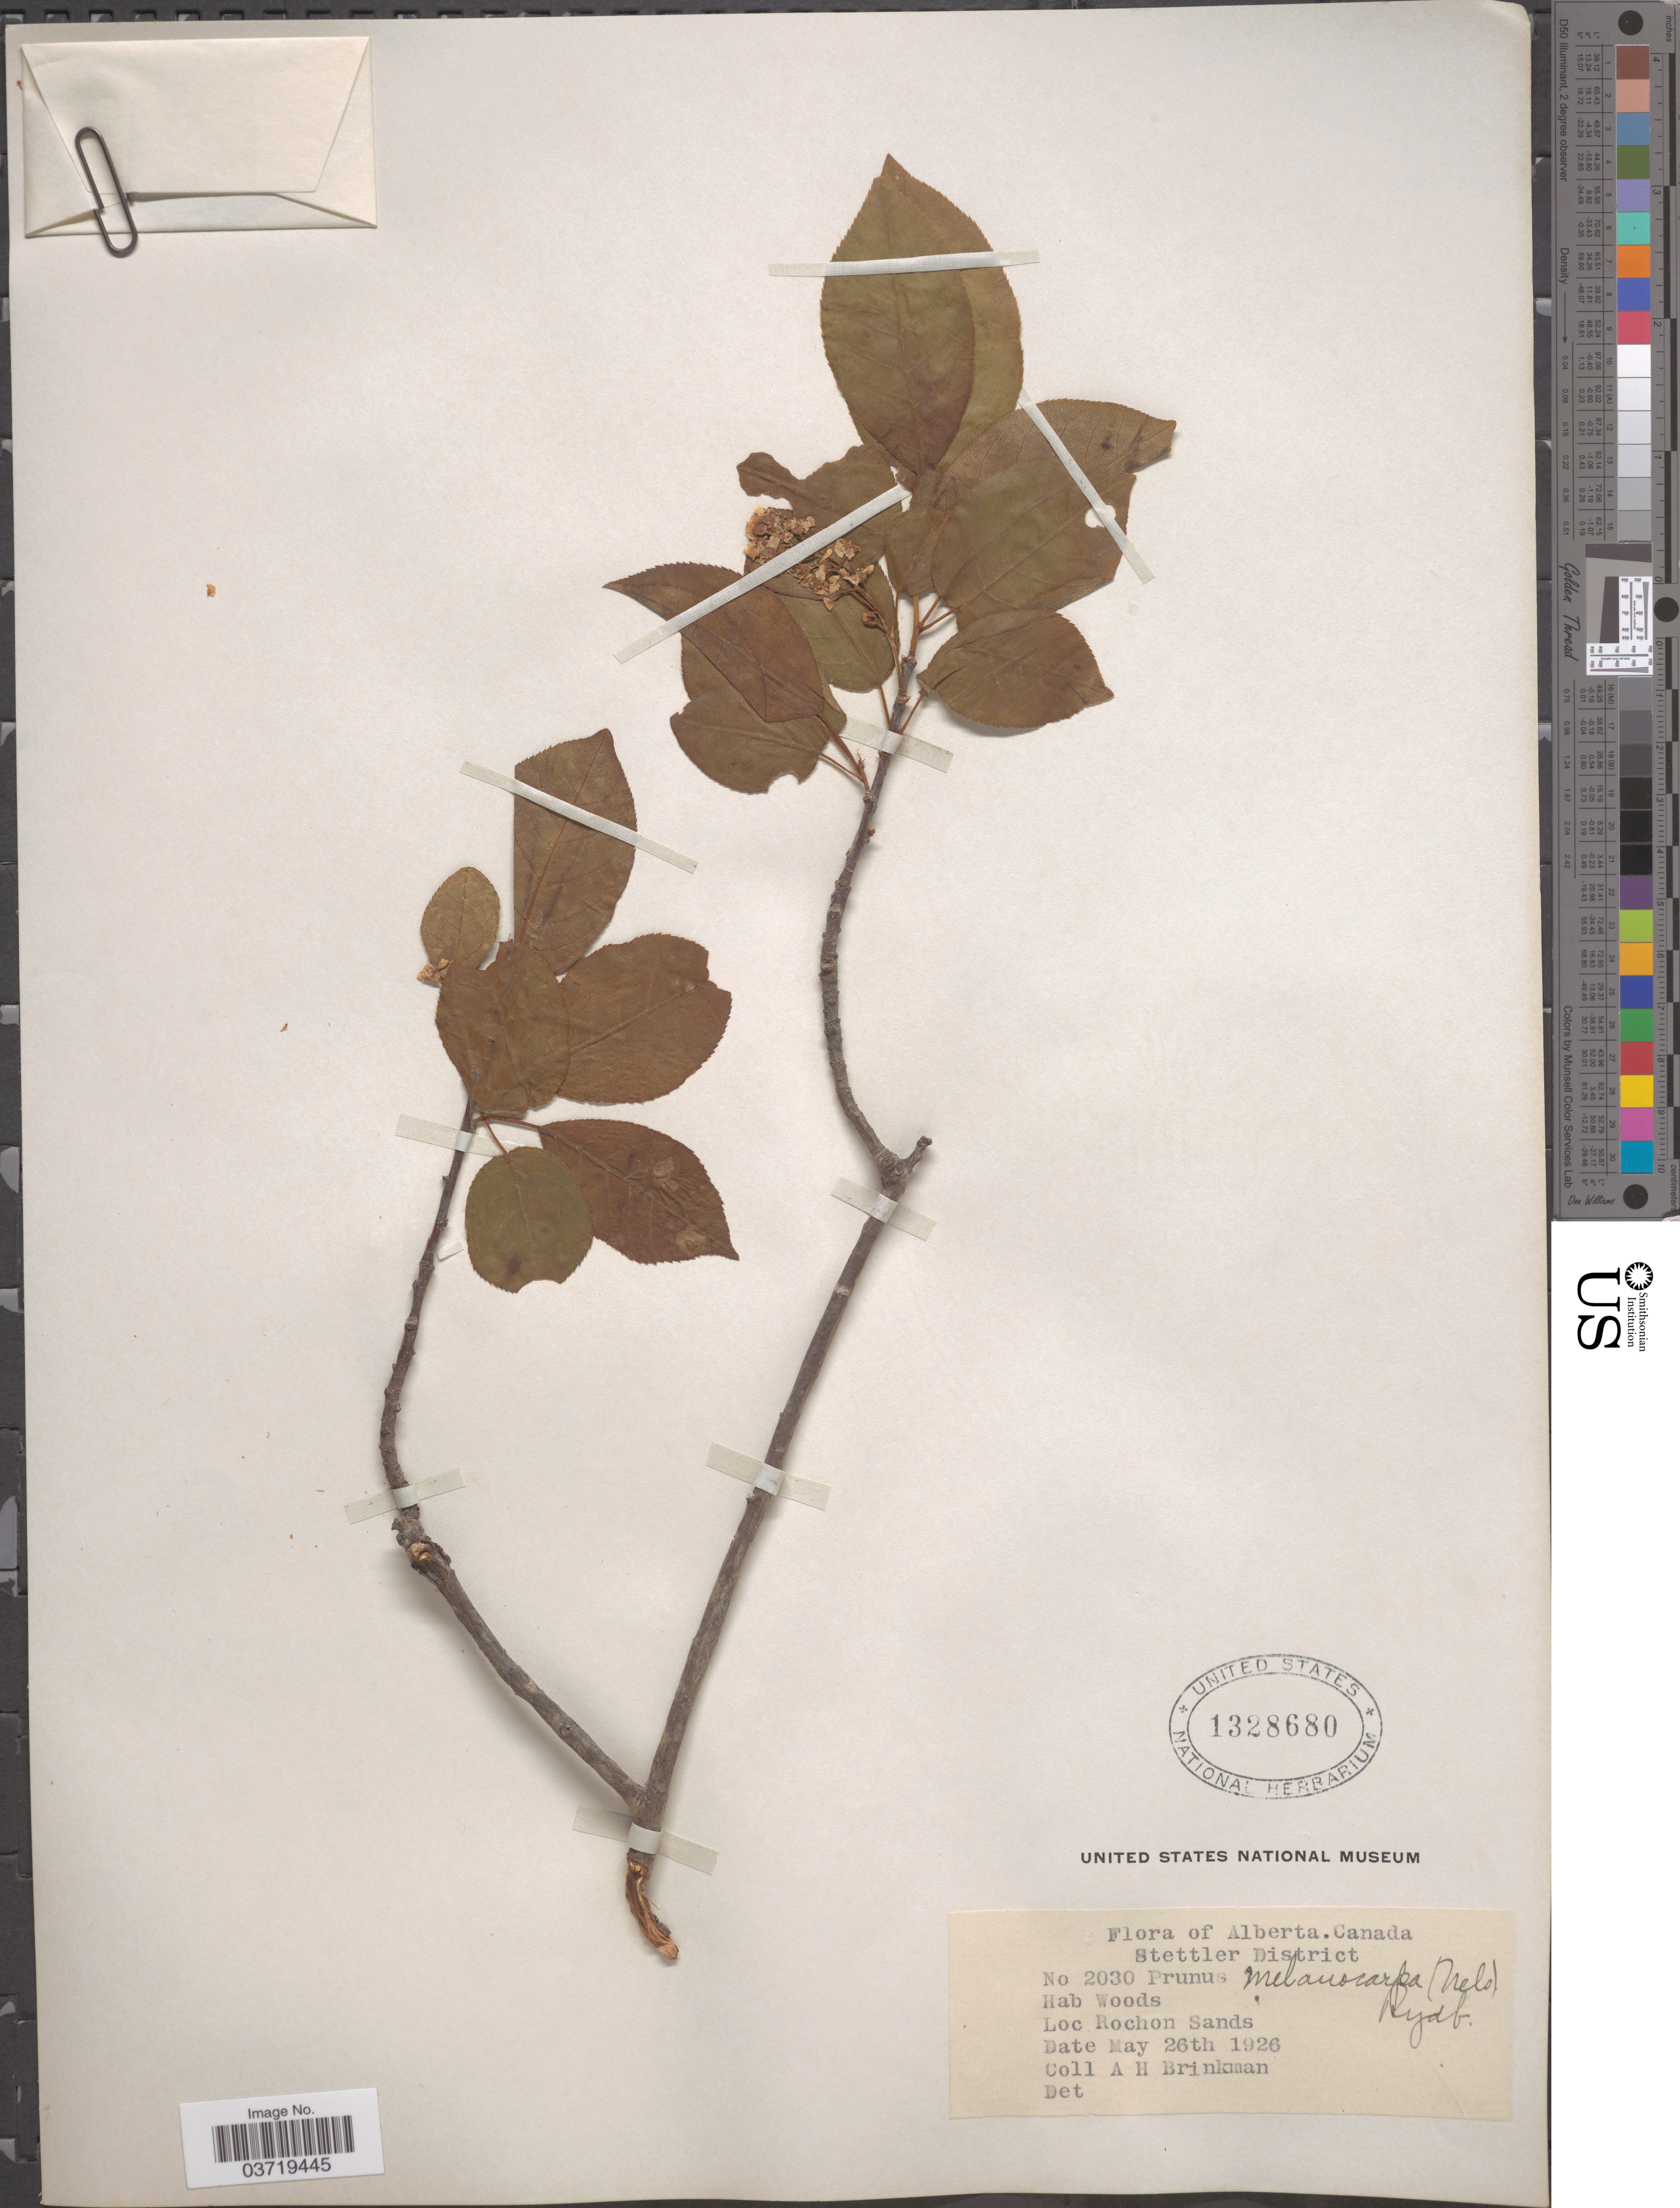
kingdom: Plantae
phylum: Tracheophyta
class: Magnoliopsida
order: Rosales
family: Rosaceae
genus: Prunus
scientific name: Prunus virginiana var. demissa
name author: (Nutt.) Torr.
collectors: A. Brinkman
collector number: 2030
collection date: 1926-05-26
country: Canada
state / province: Alberta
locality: Stettler District. Rochon Sands.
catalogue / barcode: US 1328680